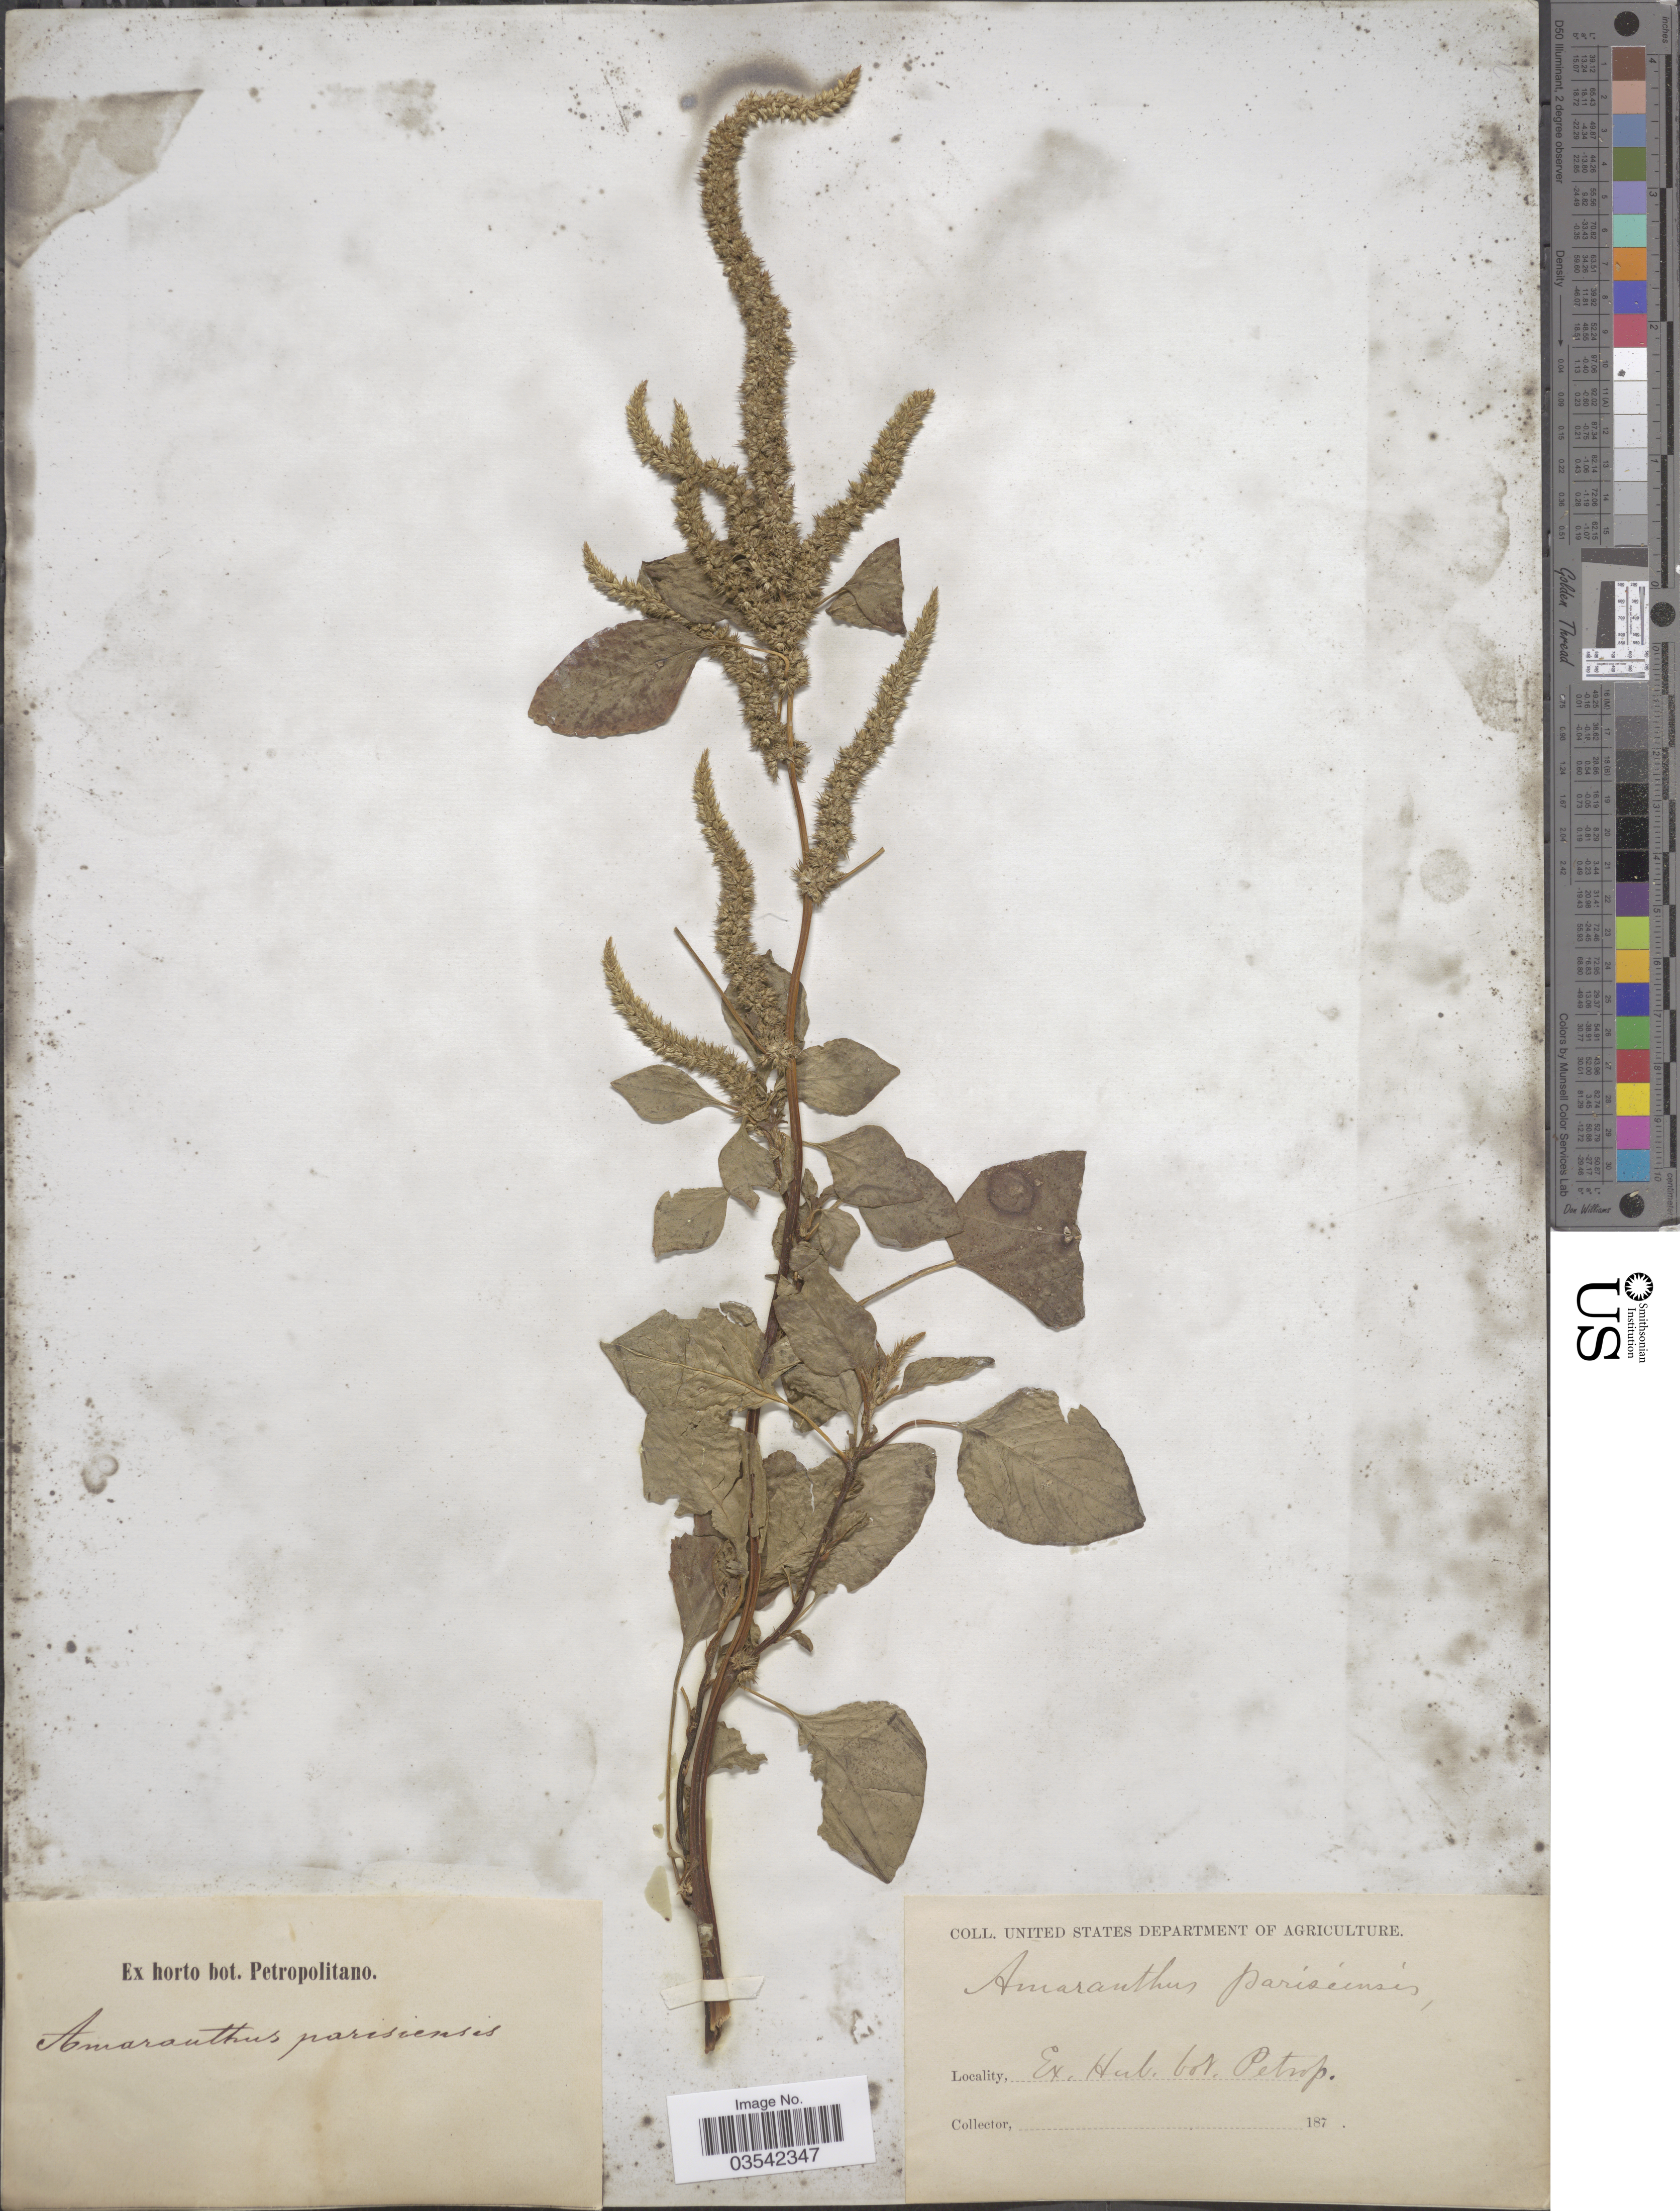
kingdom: Plantae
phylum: Tracheophyta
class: Magnoliopsida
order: Caryophyllales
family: Amaranthaceae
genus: Amaranthus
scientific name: Amaranthus parisiensis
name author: Schkuhr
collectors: United States Department of Agriculture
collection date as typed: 187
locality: Ex. Herb. bot. Petrop.